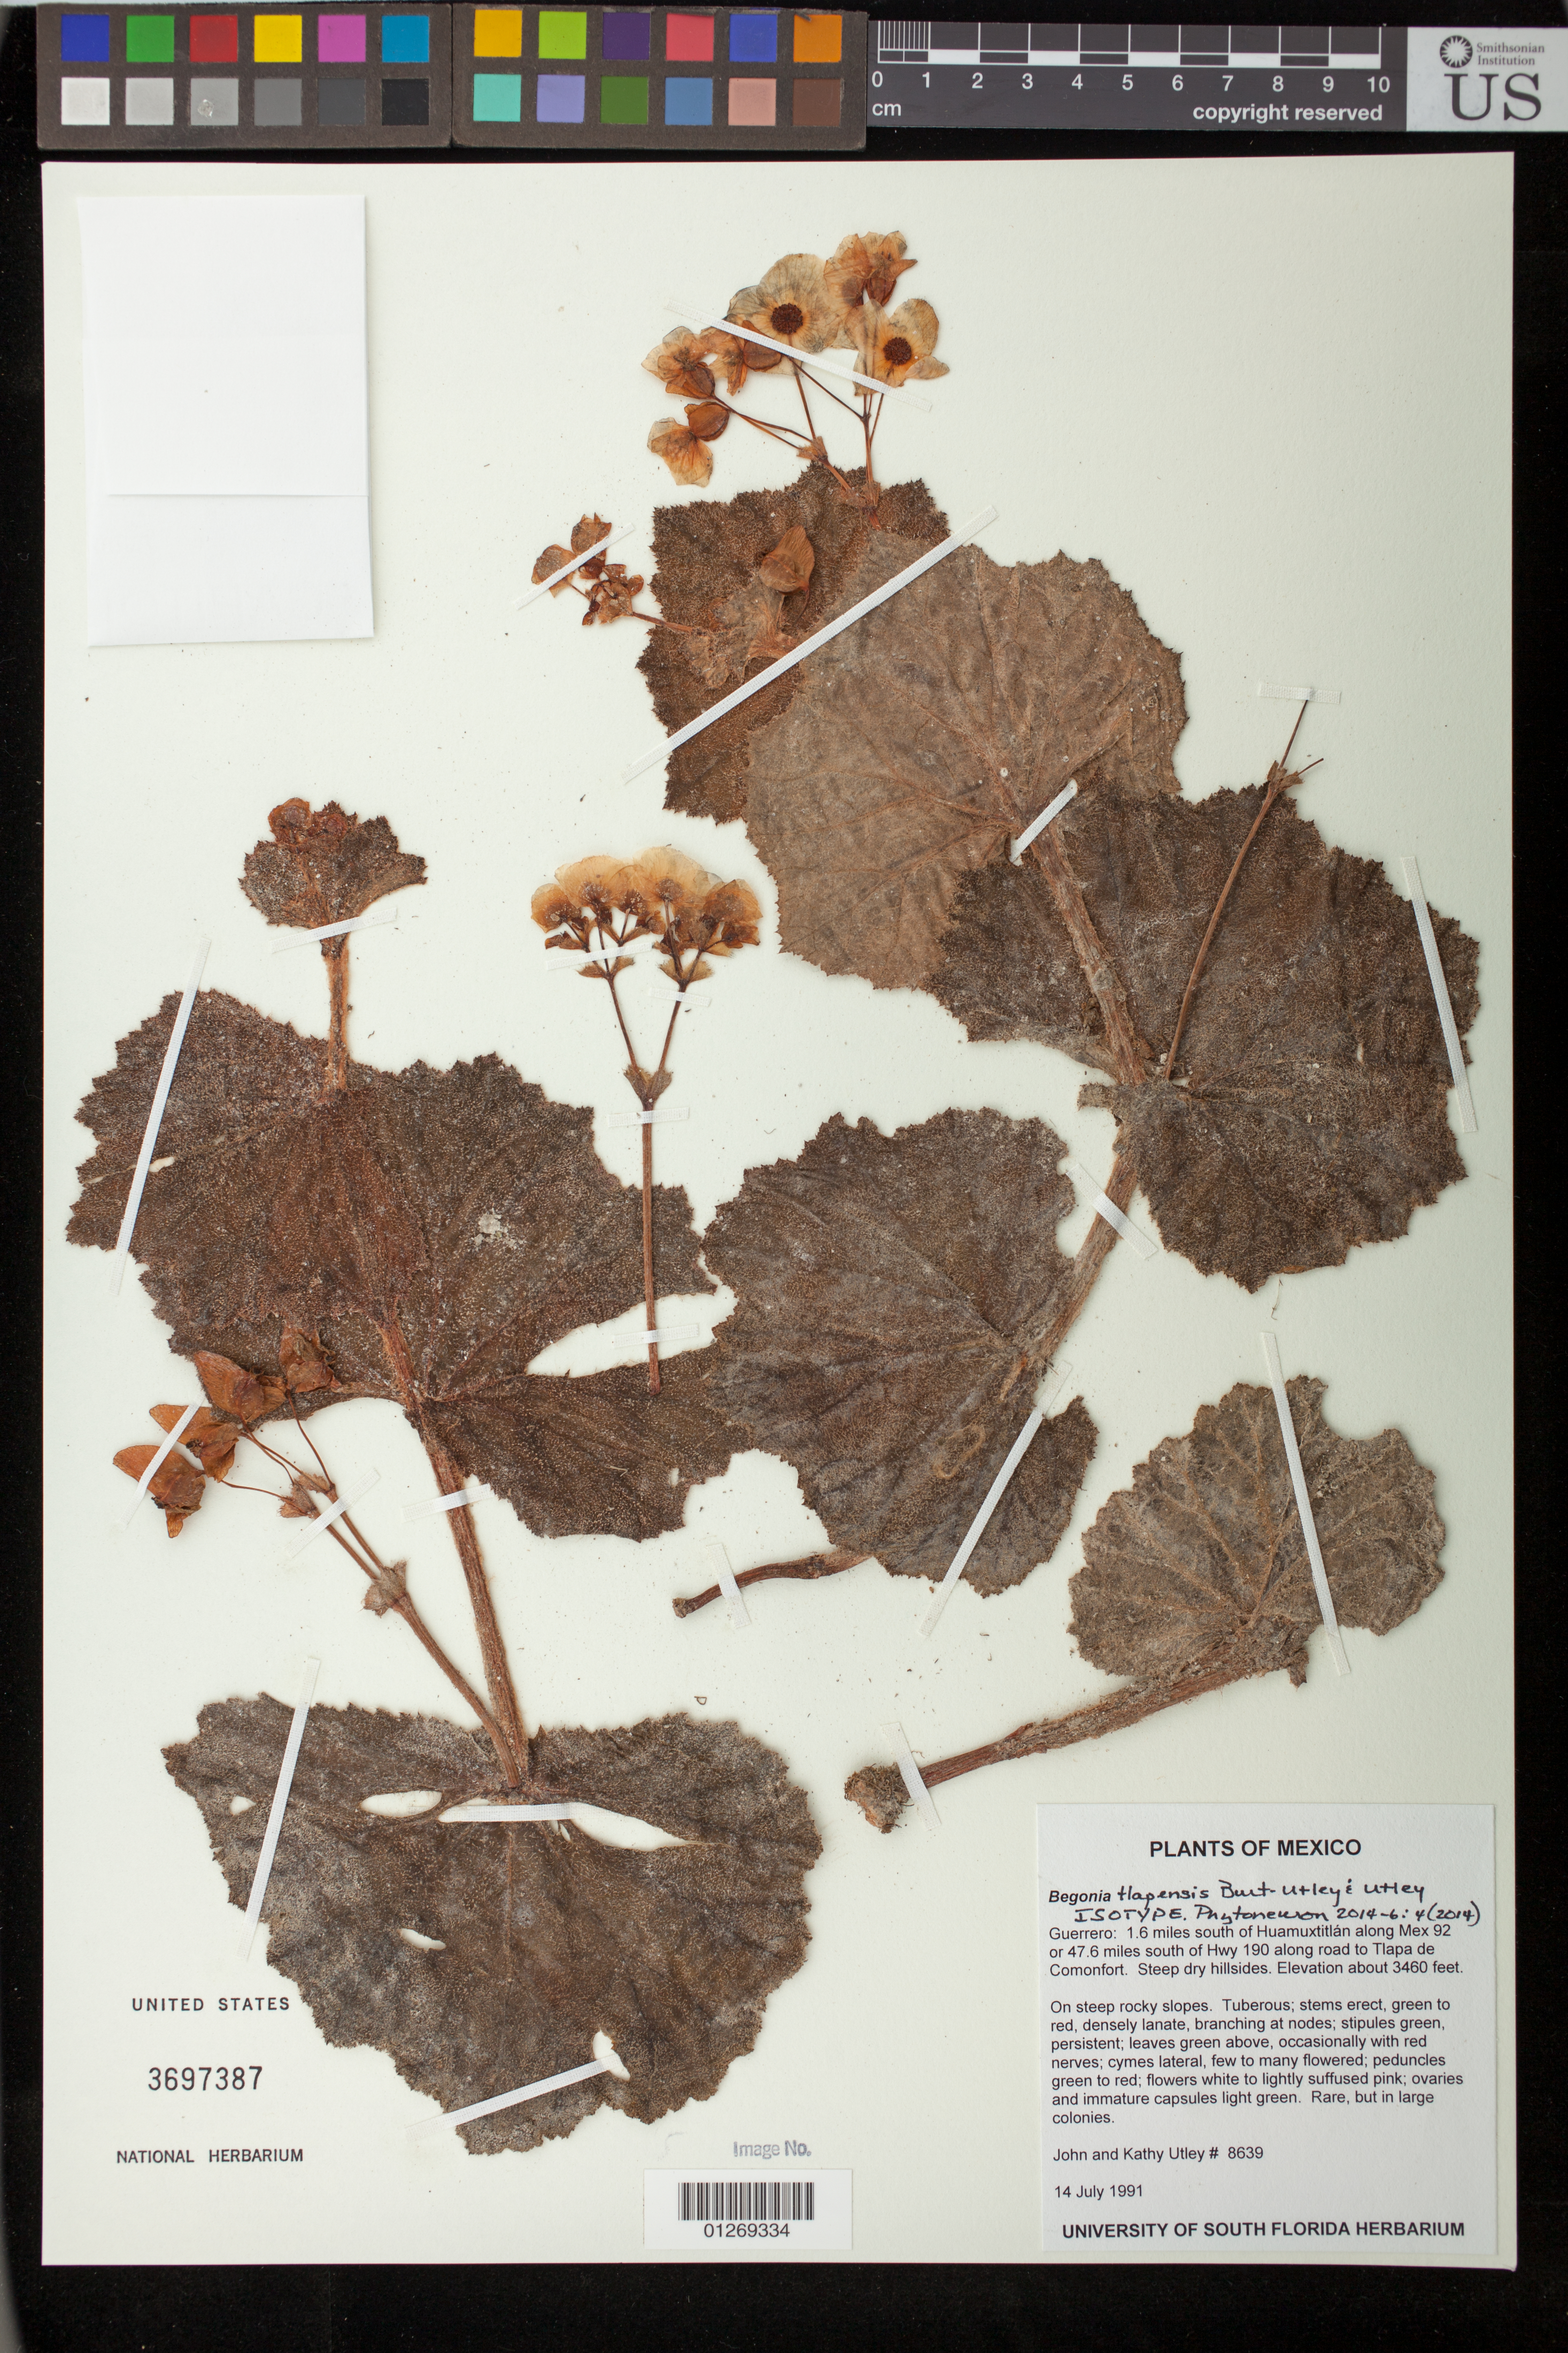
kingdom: Plantae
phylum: Tracheophyta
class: Magnoliopsida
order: Cucurbitales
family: Begoniaceae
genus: Begonia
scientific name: Begonia tlapensis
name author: Burt-Utley & Utley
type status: Isotype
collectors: J. F. Utley & K. M. Burt-Utley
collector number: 8639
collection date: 1991-07-14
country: Mexico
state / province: Guerrero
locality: Guerrero: 1.6 miles south of Huamuxtitlán along Mex 92 or 47.6 miles south of Hwy 190 along road to Tlapa de Comonfort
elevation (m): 1055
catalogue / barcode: US 3697387